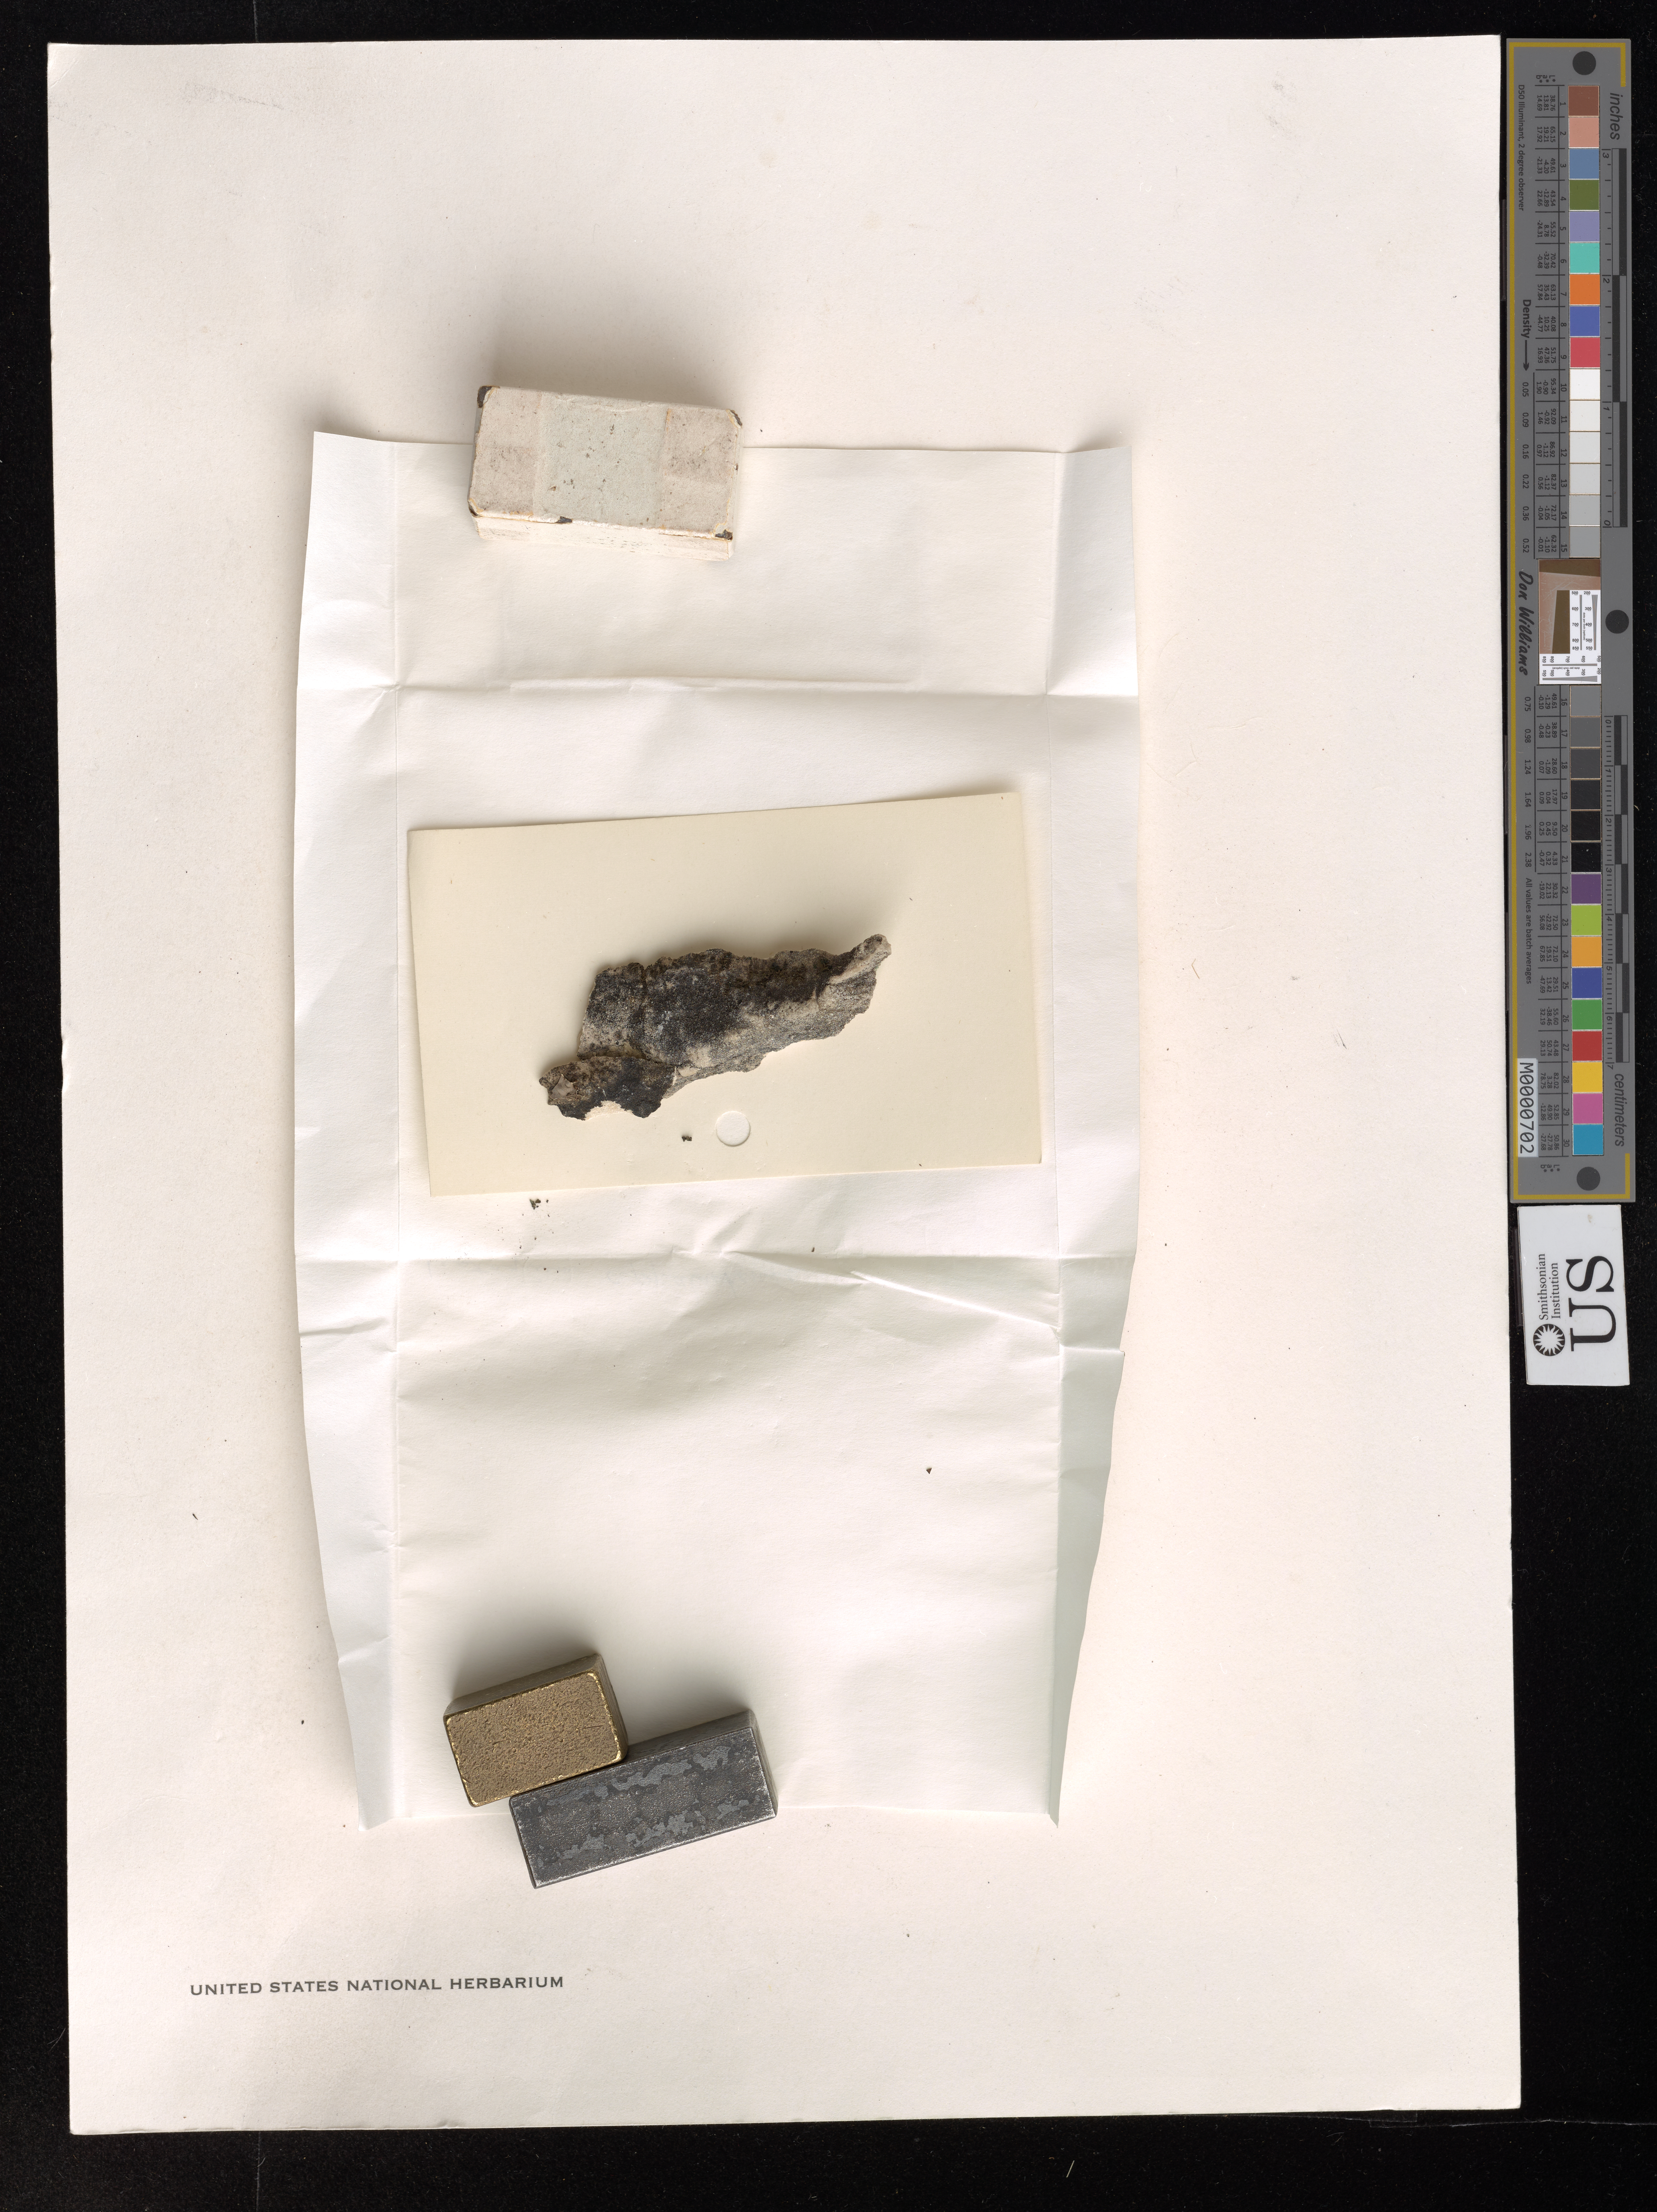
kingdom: Fungi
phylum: Ascomycota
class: Lecanoromycetes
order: Peltigerales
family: Collemataceae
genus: Leptogium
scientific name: Leptogium apalachense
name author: (Tuck.) Nyl.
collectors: B. Fink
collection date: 1895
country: United States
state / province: Iowa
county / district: Fayette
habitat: Rock